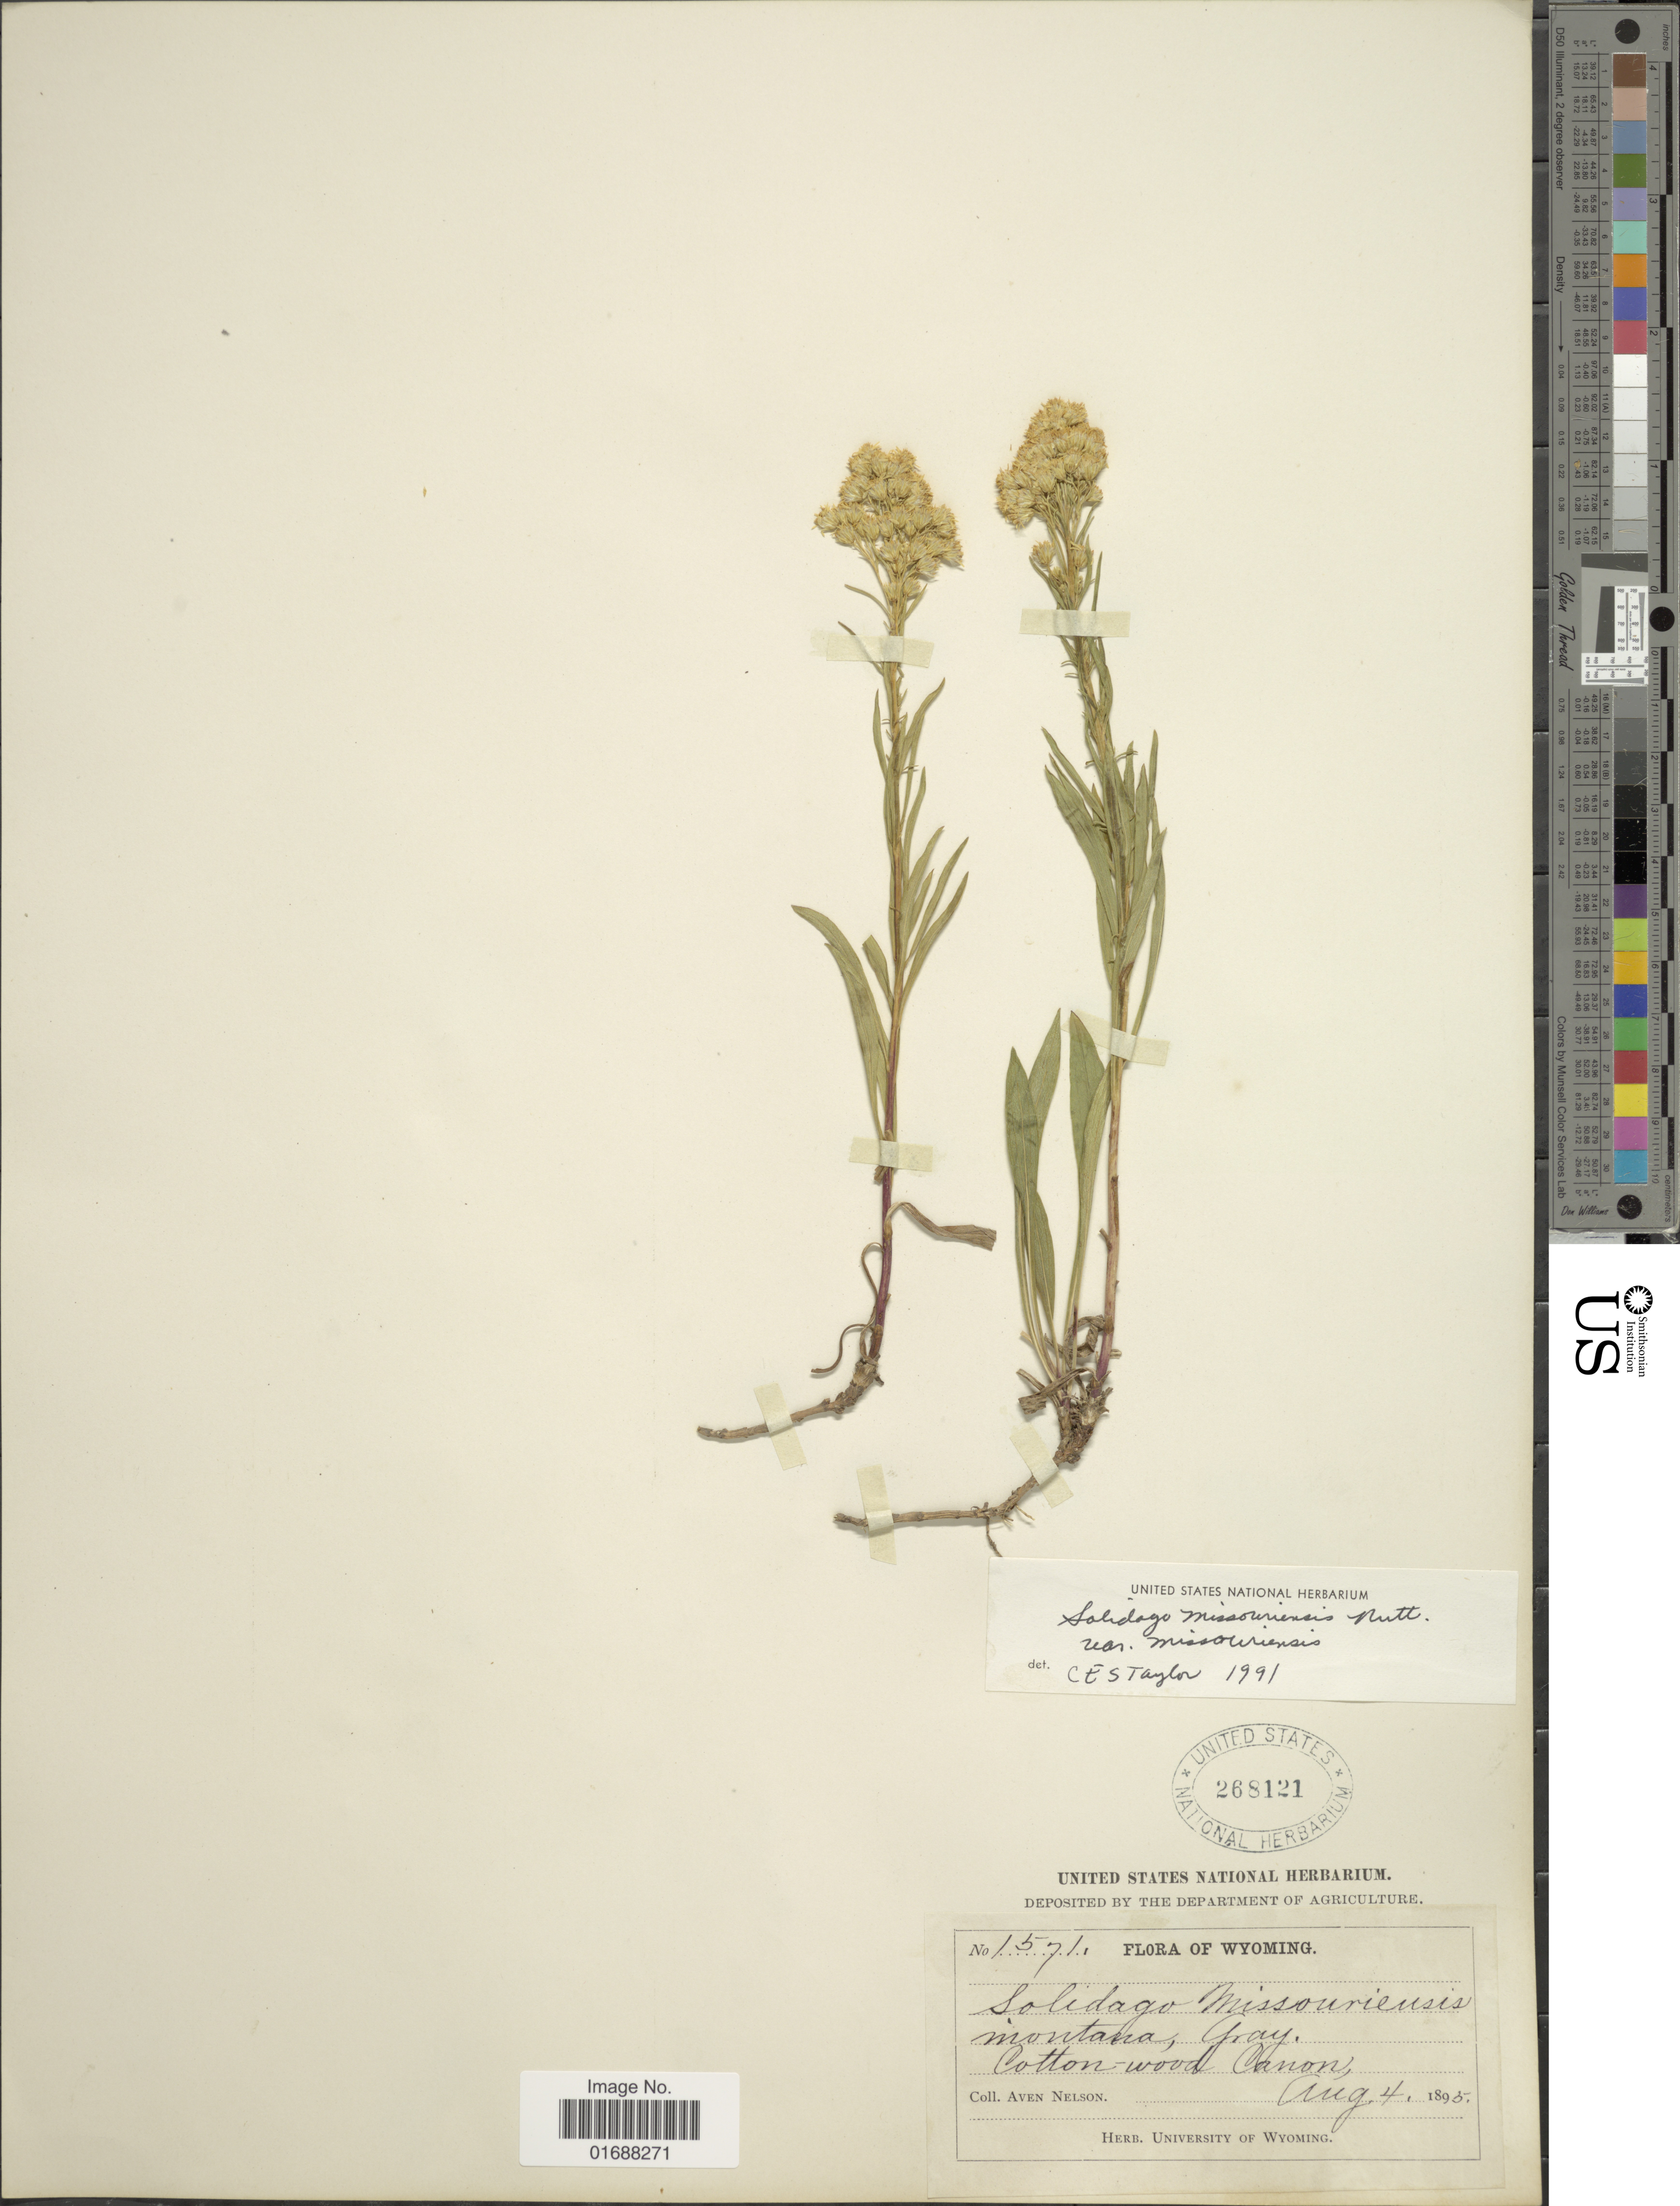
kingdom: Plantae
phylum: Tracheophyta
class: Magnoliopsida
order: Asterales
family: Asteraceae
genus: Solidago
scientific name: Solidago missouriensis var. missouriensis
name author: Nutt.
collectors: A. Nelson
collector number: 1571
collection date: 1895-08-04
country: United States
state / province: Wyoming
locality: Cotton-wood Canon.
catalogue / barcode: US 268121